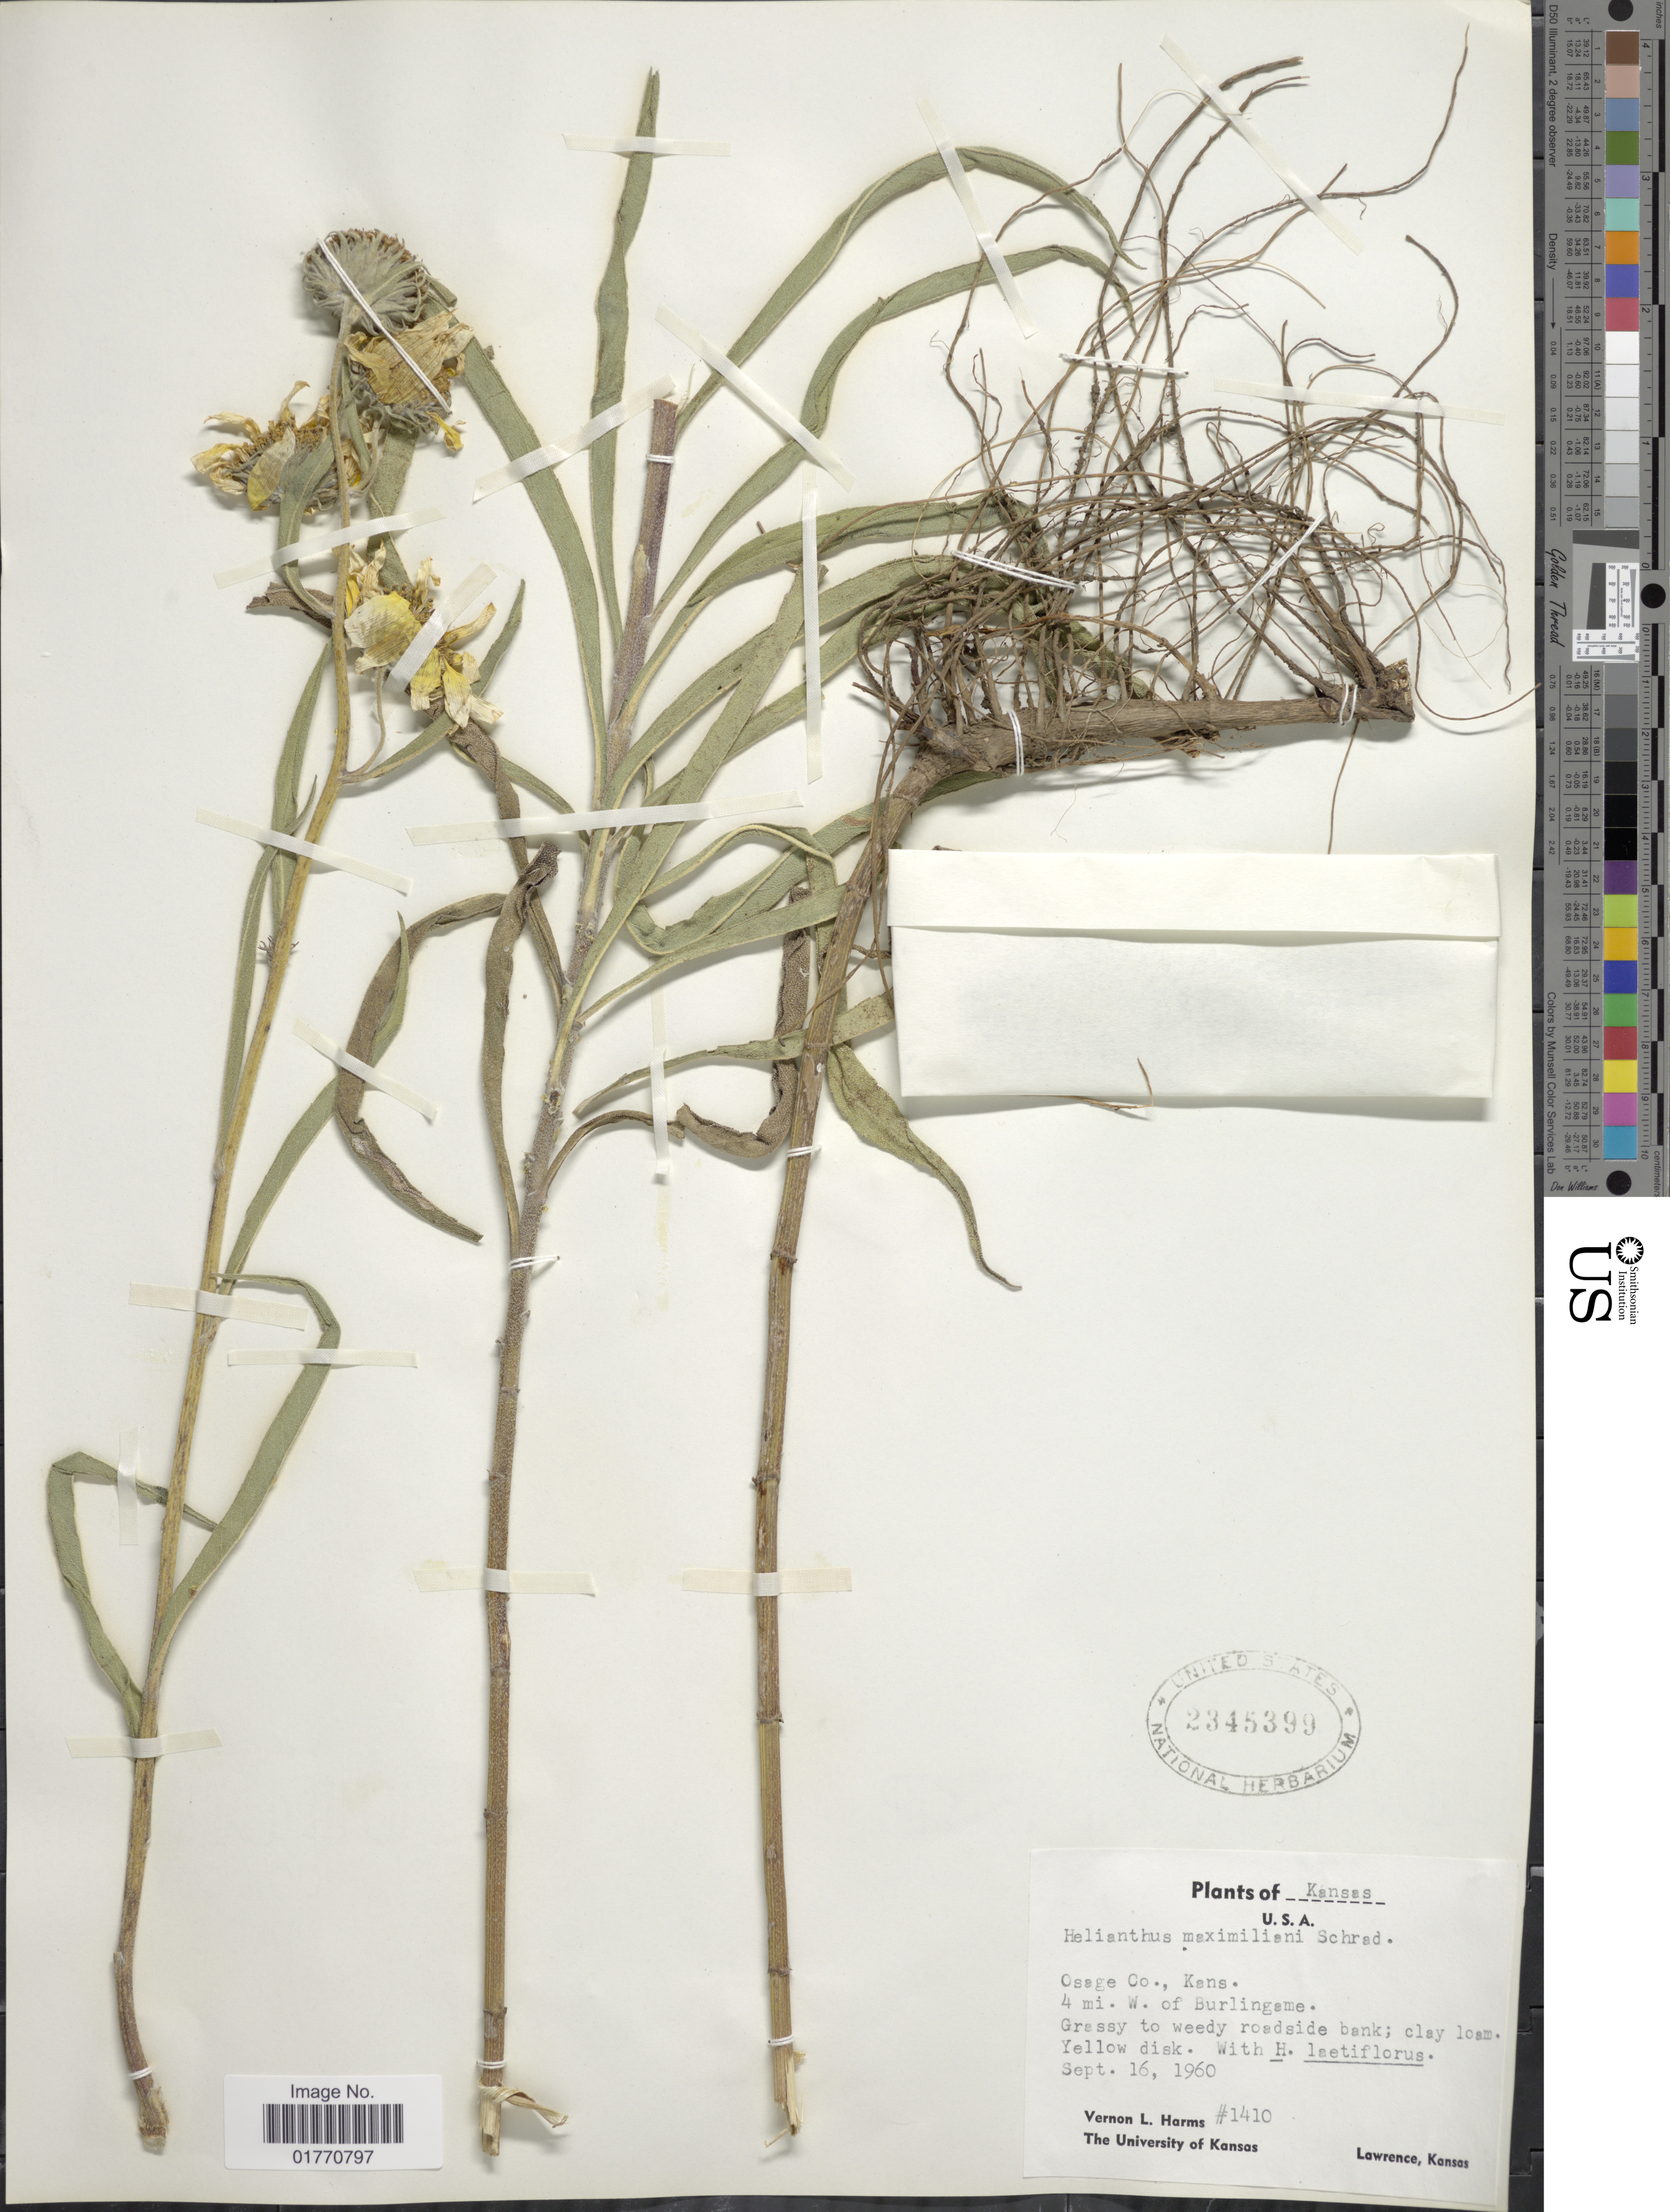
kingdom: Plantae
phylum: Tracheophyta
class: Magnoliopsida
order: Asterales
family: Asteraceae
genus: Helianthus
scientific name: Helianthus maximiliani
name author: Schrad.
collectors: V. Harms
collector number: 1410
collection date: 1960-09-16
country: United States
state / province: Kansas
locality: Osage Co., 4 mi. W. of Burlingame, grassy to weedy roadside bank.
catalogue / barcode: US 2345399